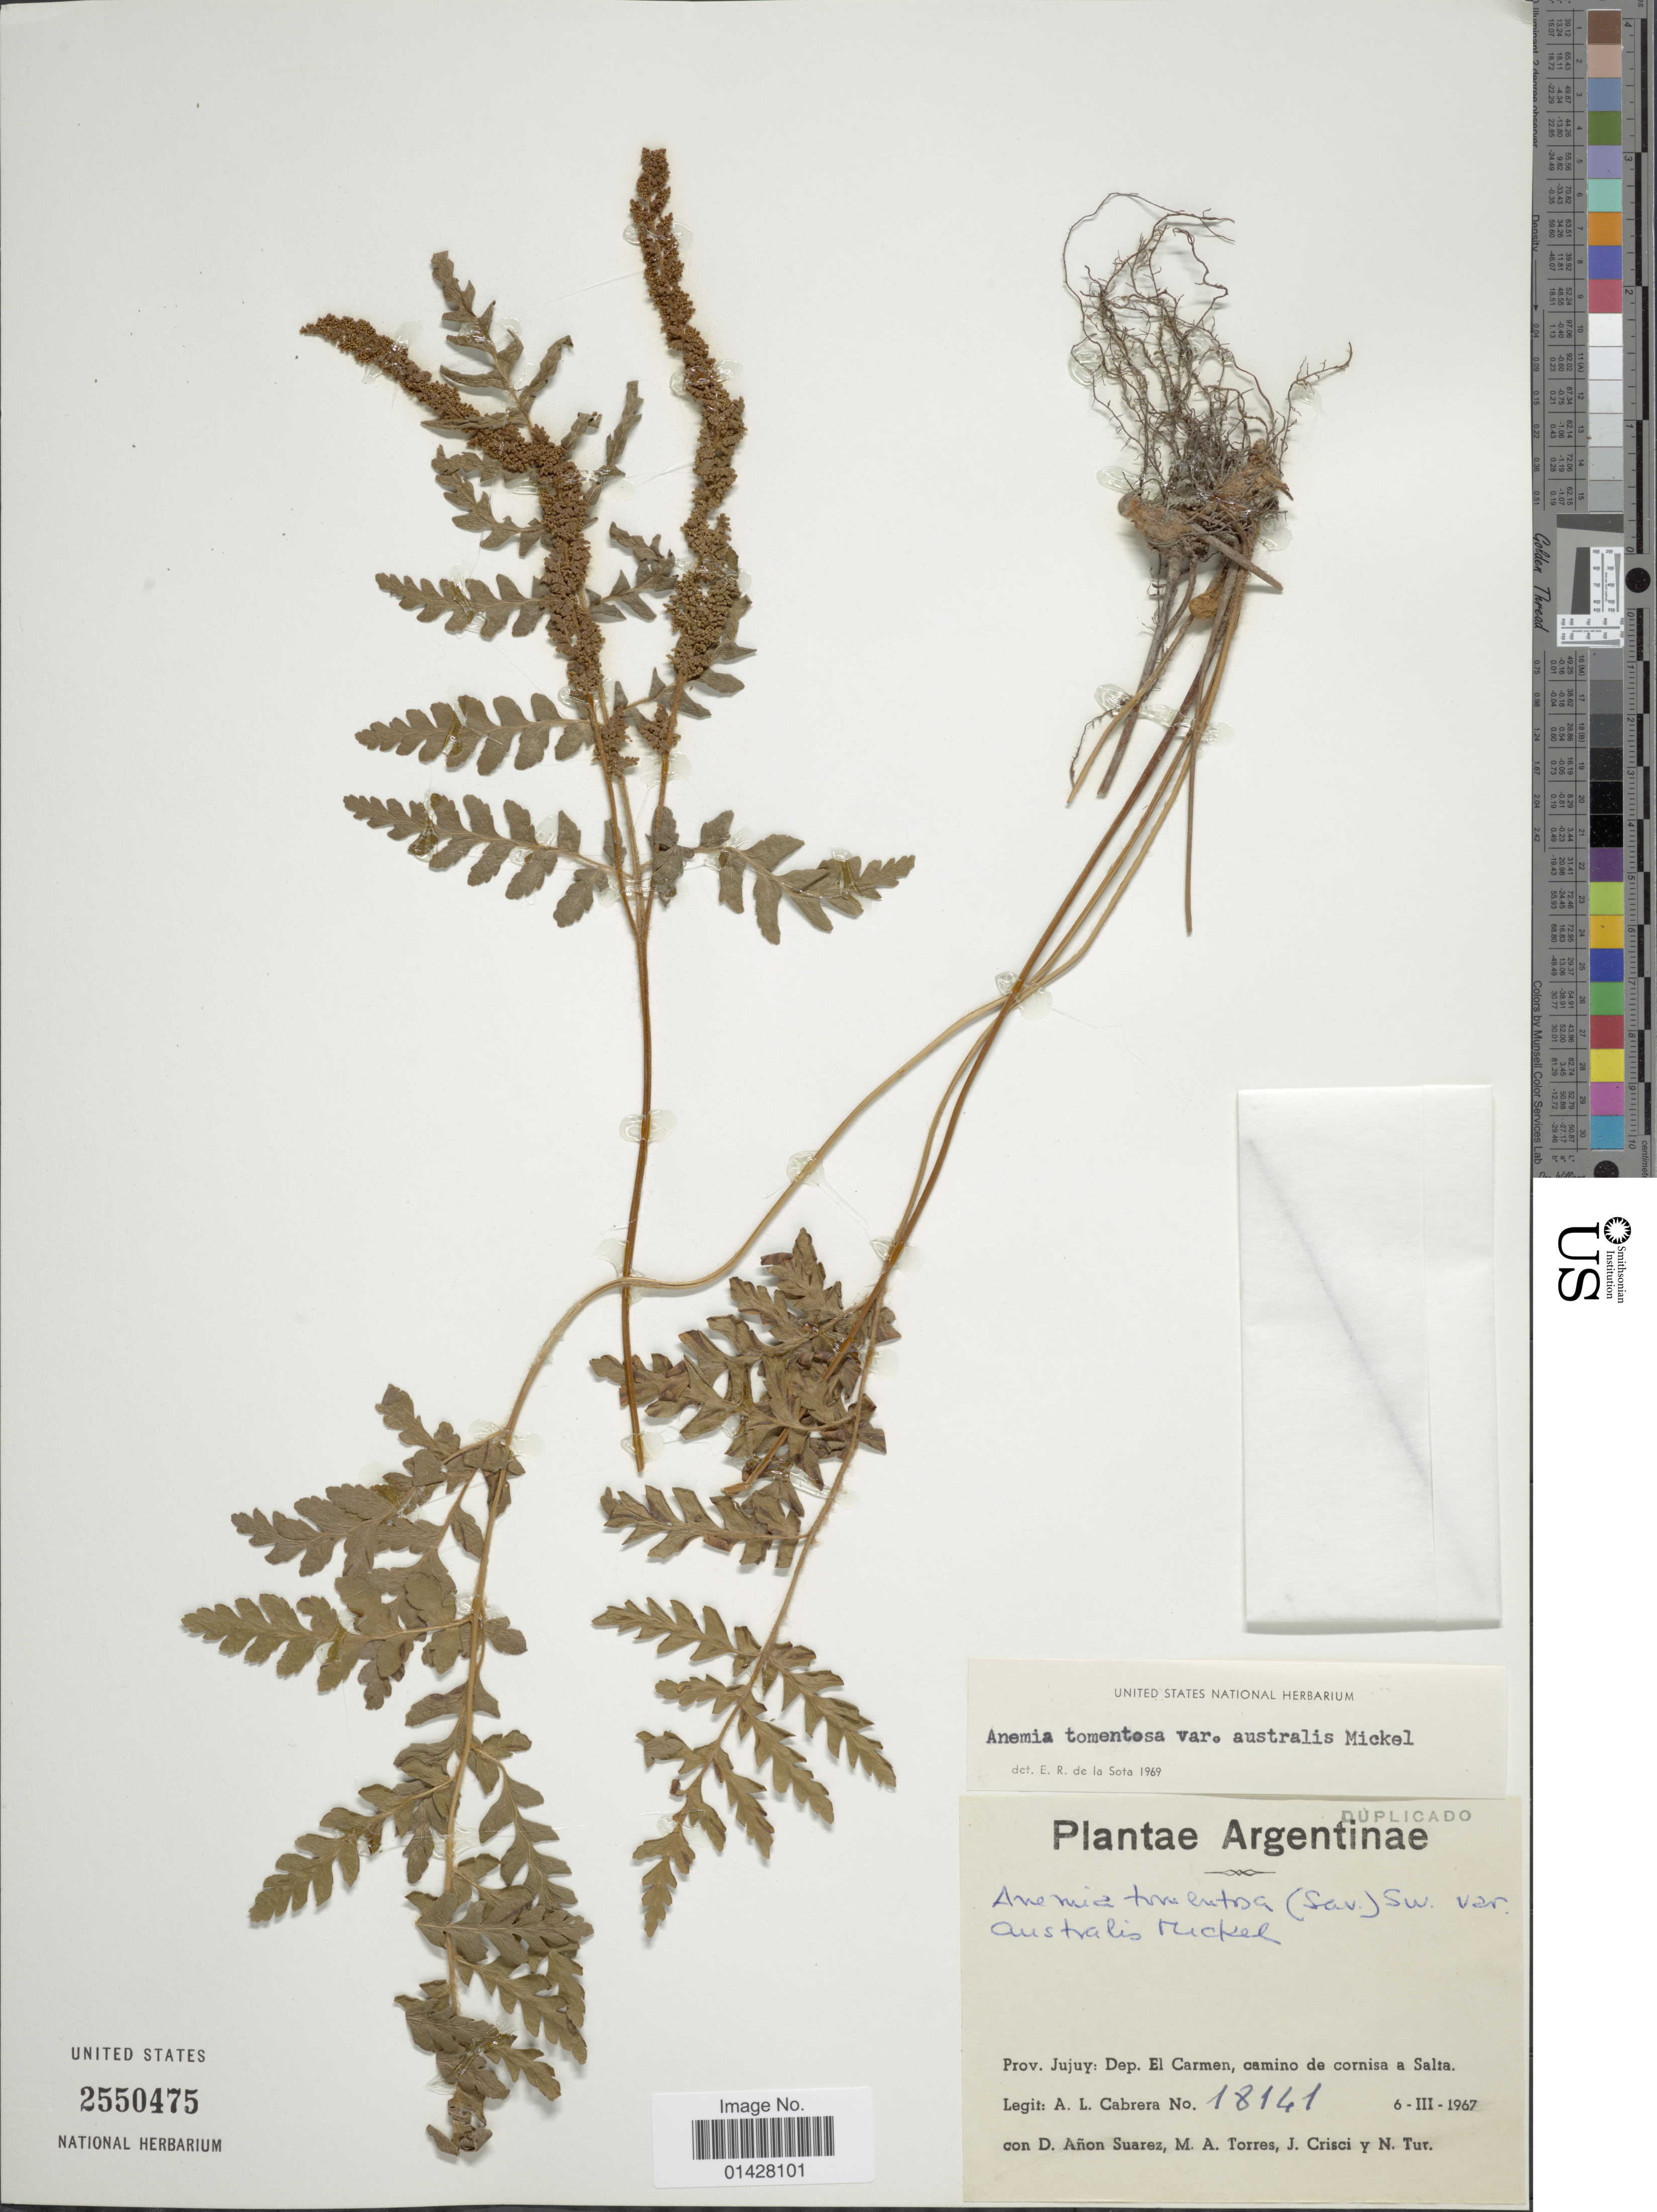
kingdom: Plantae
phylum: Tracheophyta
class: Polypodiopsida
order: Schizaeales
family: Anemiaceae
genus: Anemia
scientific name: Anemia tomentosa var. tomentosa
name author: (Sav.) Sw.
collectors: A. L. Cabrera, D. Suarez, M. Torres & J. Crisci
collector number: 18141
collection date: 1967-03-06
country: Argentina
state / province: Jujuy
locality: Prov. Jujuy: Dep. El Carmen, camino de cornisa a Salta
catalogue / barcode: US 2550475